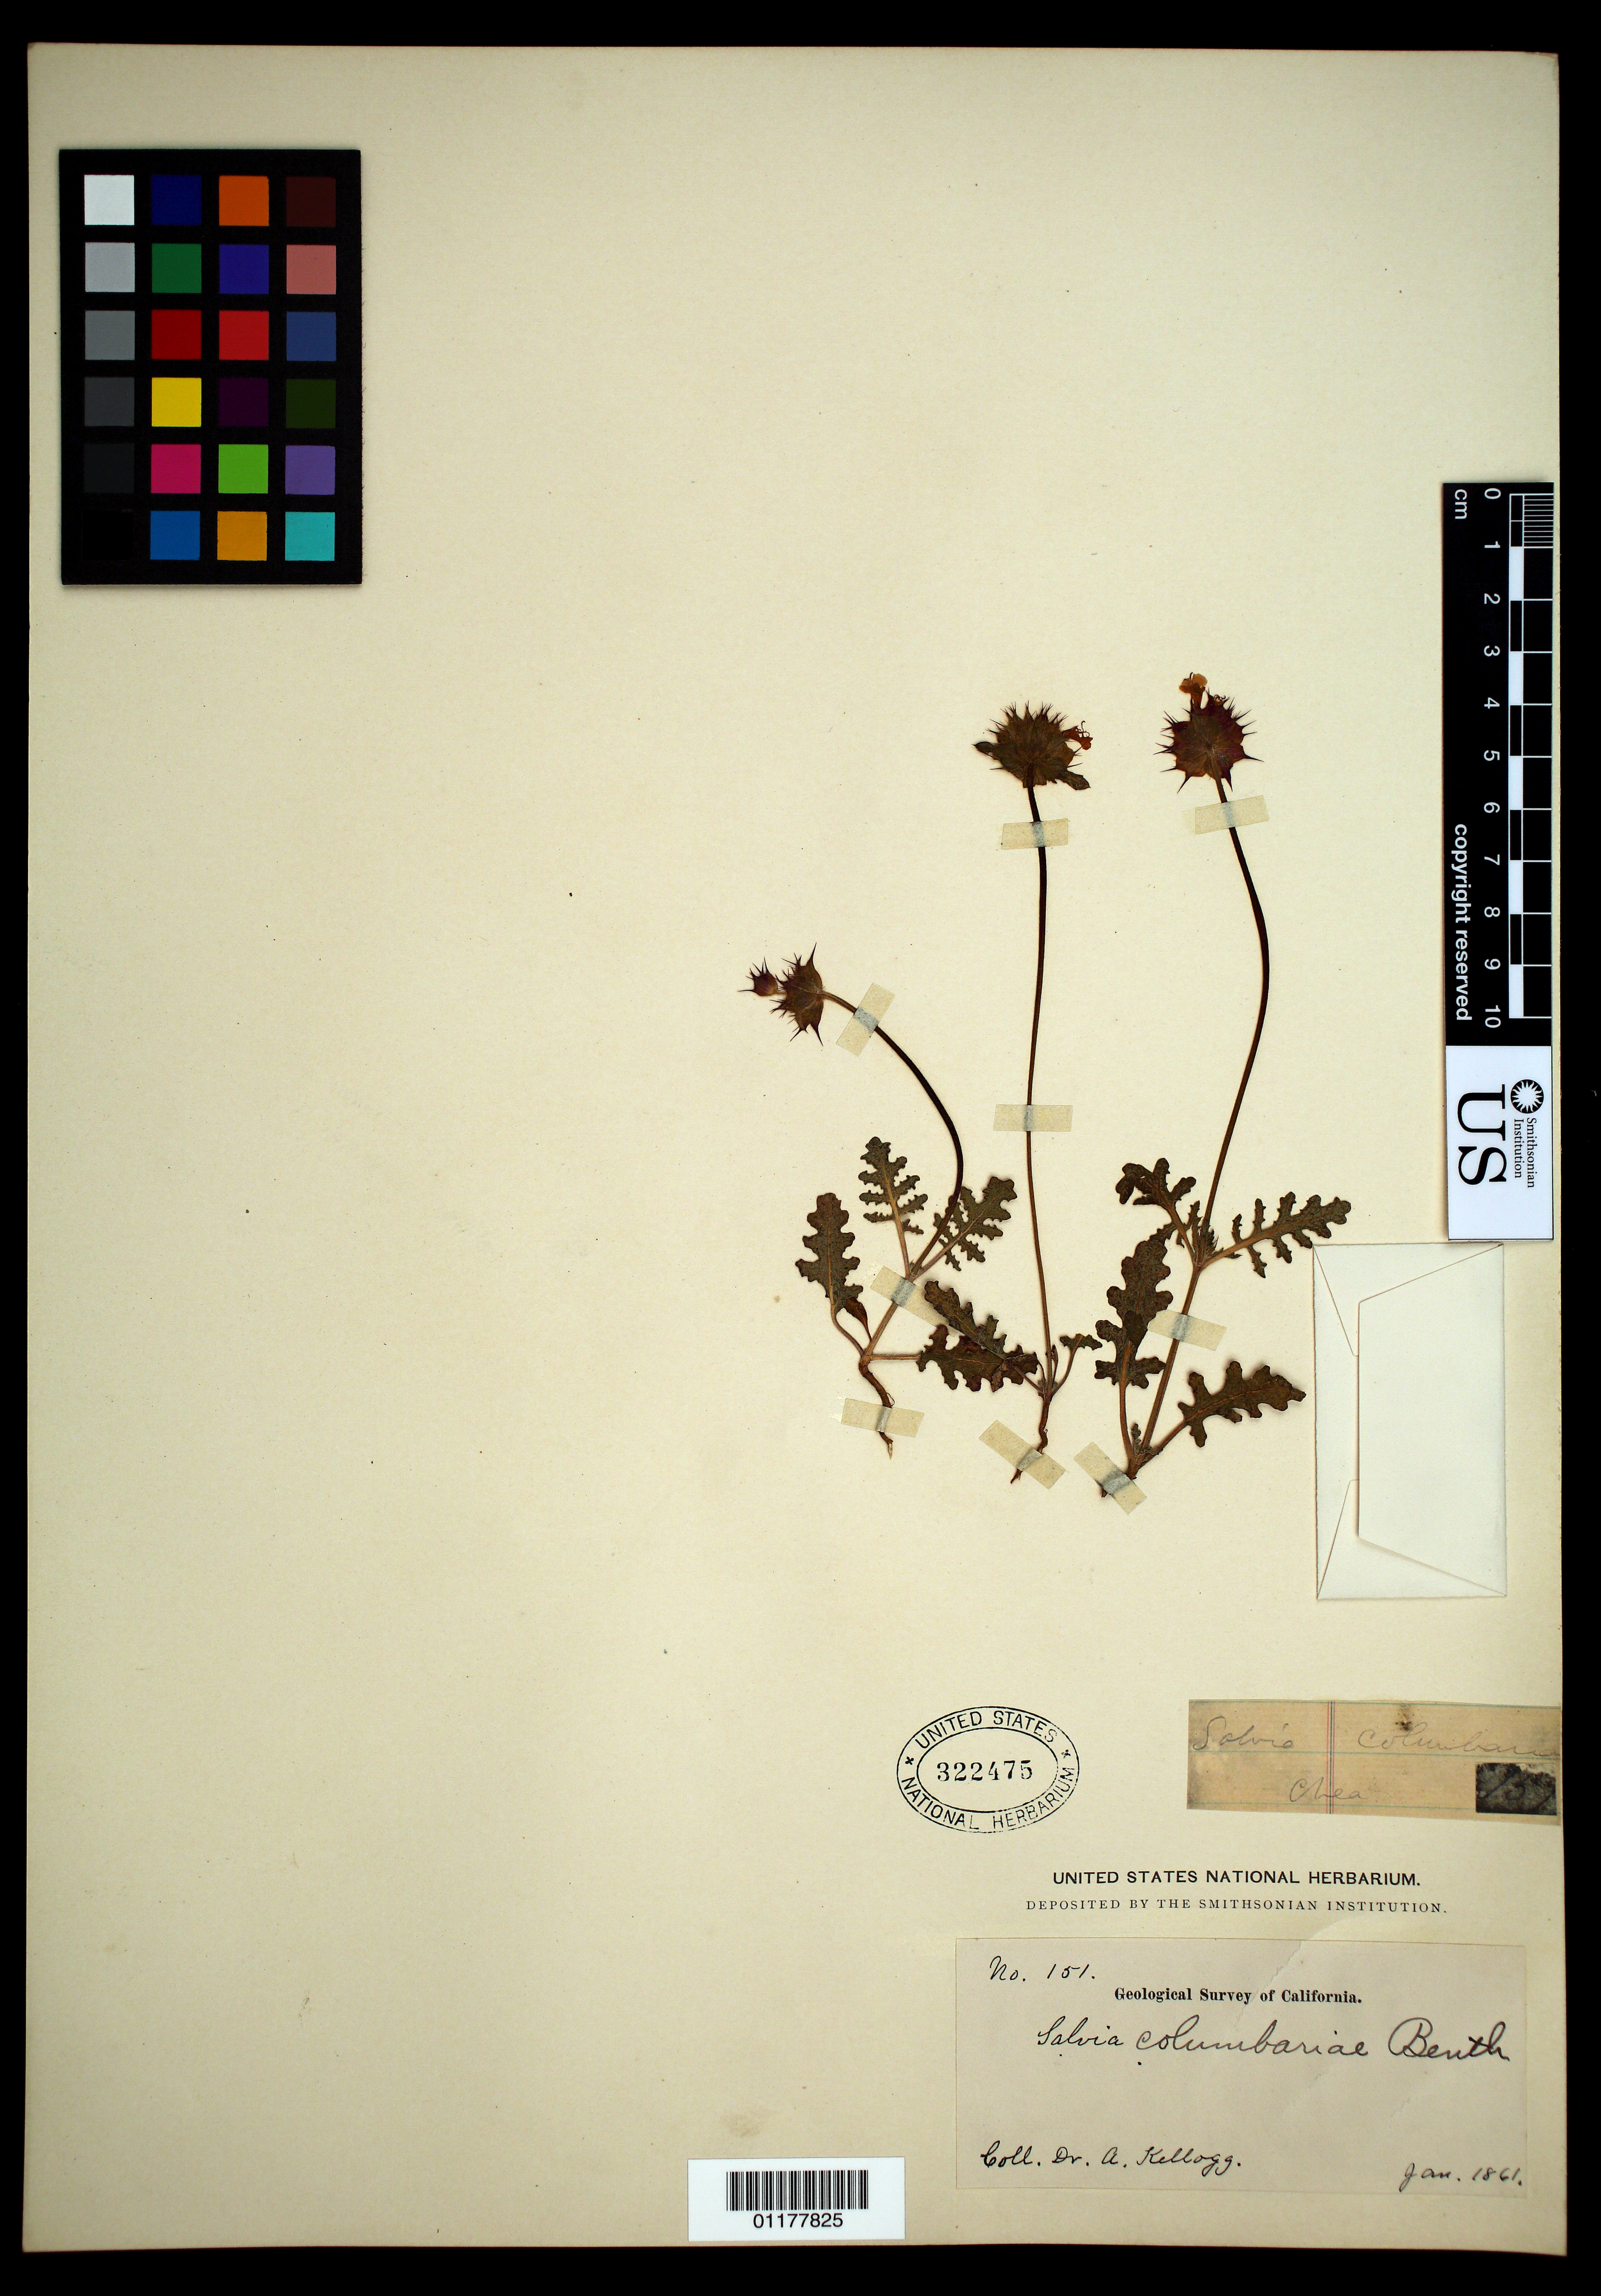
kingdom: Plantae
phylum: Tracheophyta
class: Magnoliopsida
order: Lamiales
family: Lamiaceae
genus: Salvia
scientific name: Salvia columbariae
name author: Benth.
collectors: W. H. Brewer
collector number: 422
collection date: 1861-04-11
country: United States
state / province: California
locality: Nipoma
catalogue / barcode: US 322471